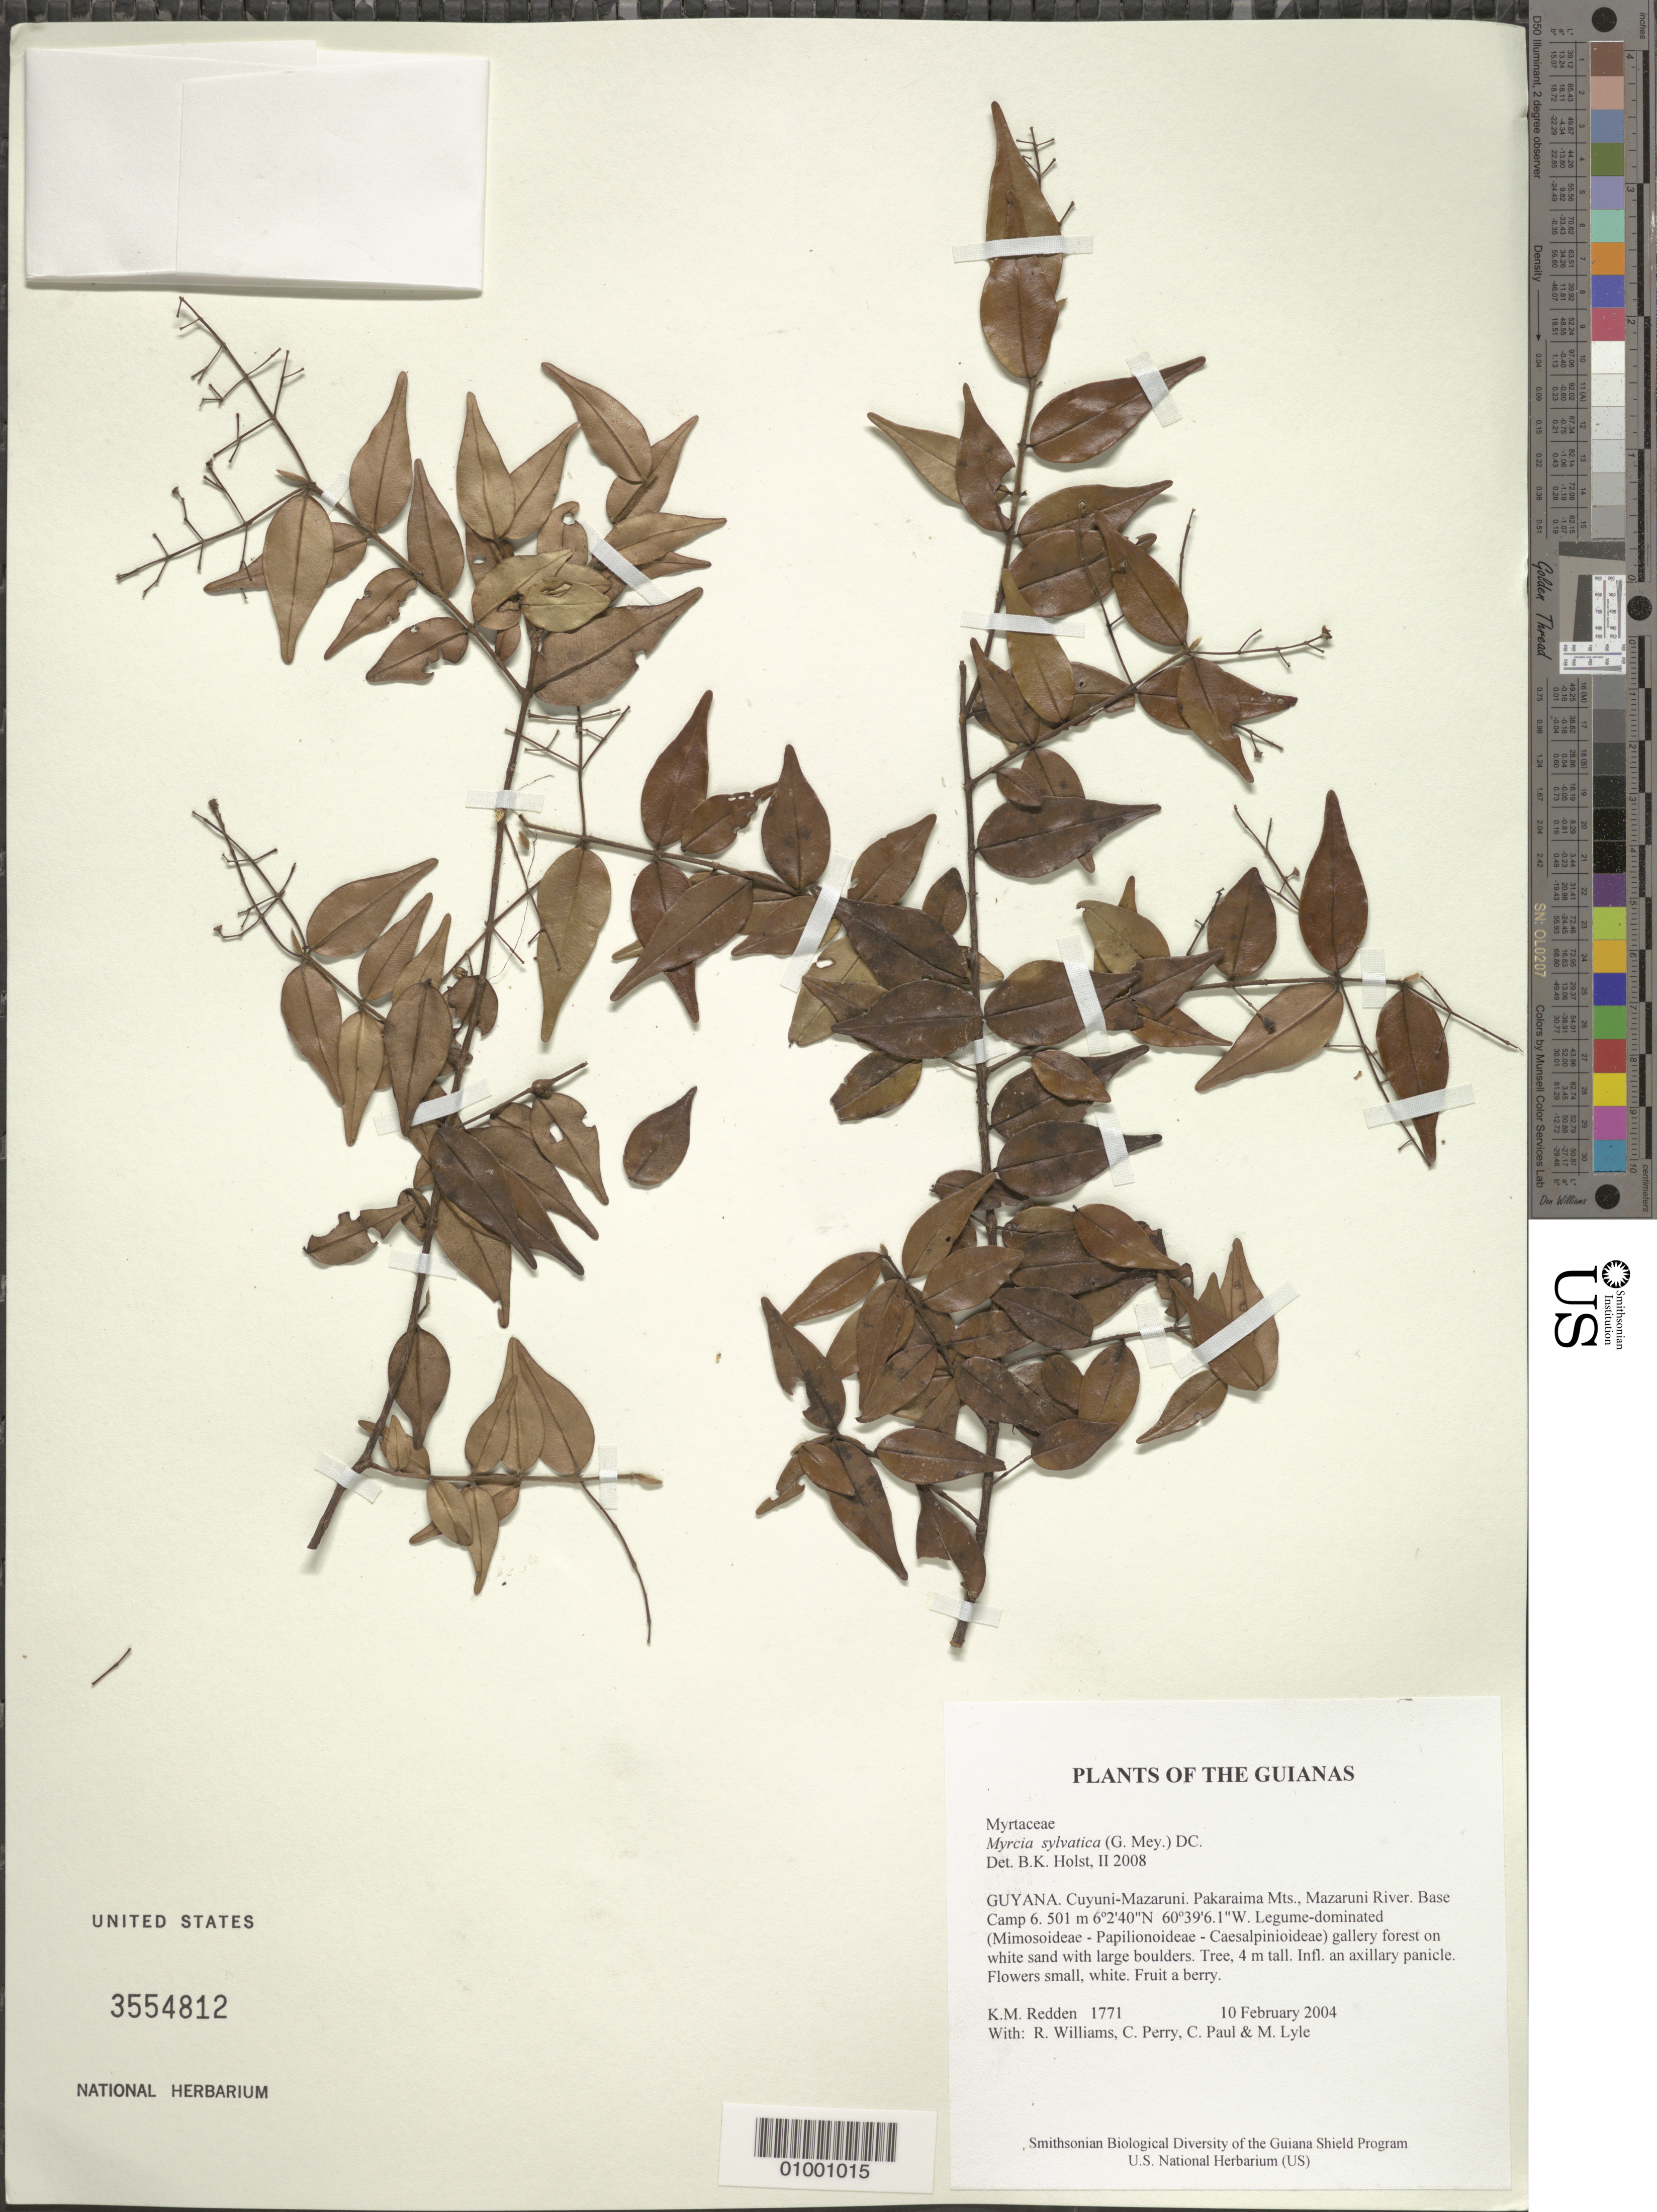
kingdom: Plantae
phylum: Tracheophyta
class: Magnoliopsida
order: Myrtales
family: Myrtaceae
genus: Myrcia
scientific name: Myrcia sylvatica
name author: (G. Mey.) DC.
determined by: Holst, Bruce K.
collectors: K. M. Redden, R. Williams, C. Perry, C. Paul & M. Lyle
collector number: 1771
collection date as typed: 10 February 2004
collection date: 2004-02-10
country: Guyana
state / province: Cuyuni-Mazaruni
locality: Pakaraima Mts., Mazaruni River. Base Camp 6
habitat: Legume-dominated (Mimosoideae - Papilionoideae - Caesalpinioideae) gallery forest on white sand with large boulders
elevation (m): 501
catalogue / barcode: US 3554812